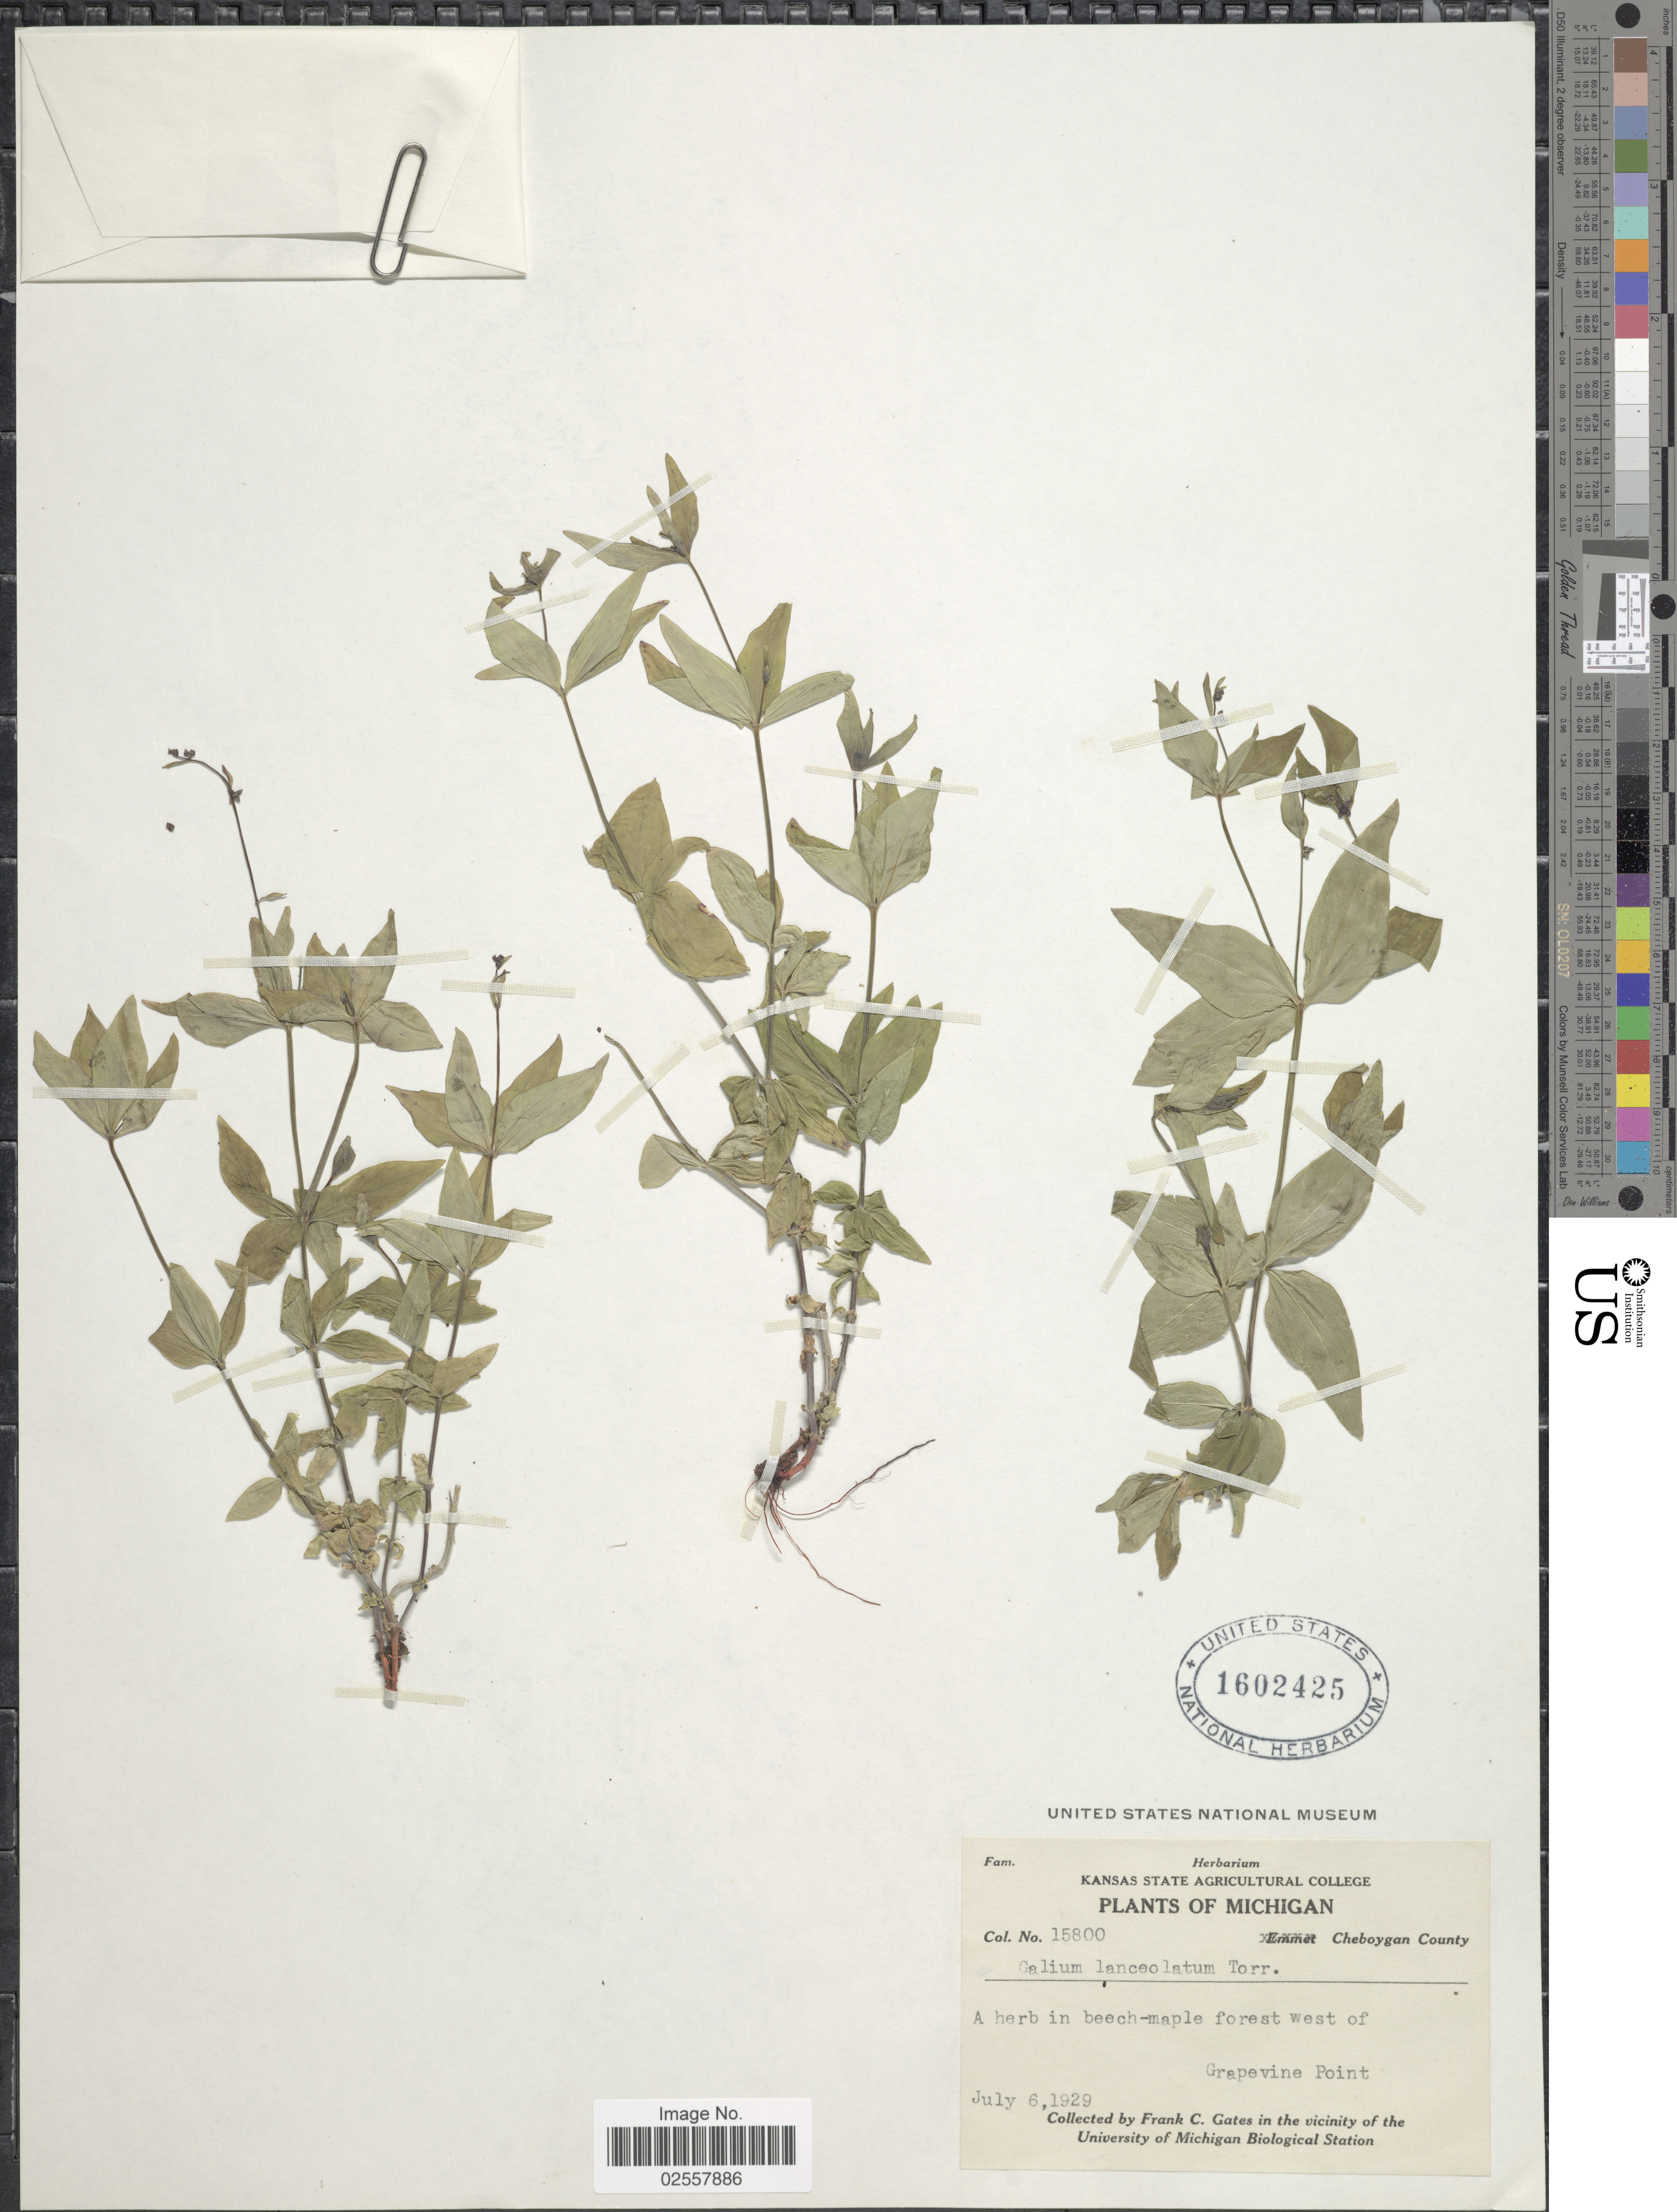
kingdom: Plantae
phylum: Tracheophyta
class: Magnoliopsida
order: Gentianales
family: Rubiaceae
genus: Galium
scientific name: Galium lanceolatum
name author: (Torr. & A. Gray) Torr.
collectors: F. C. Gates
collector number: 15800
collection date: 1929-07-06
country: United States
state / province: Michigan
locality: Cheboygan County, forest west of Grapevine Point, in the vicinity of the University of the University of Michigan Biological Station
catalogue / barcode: US 1602425